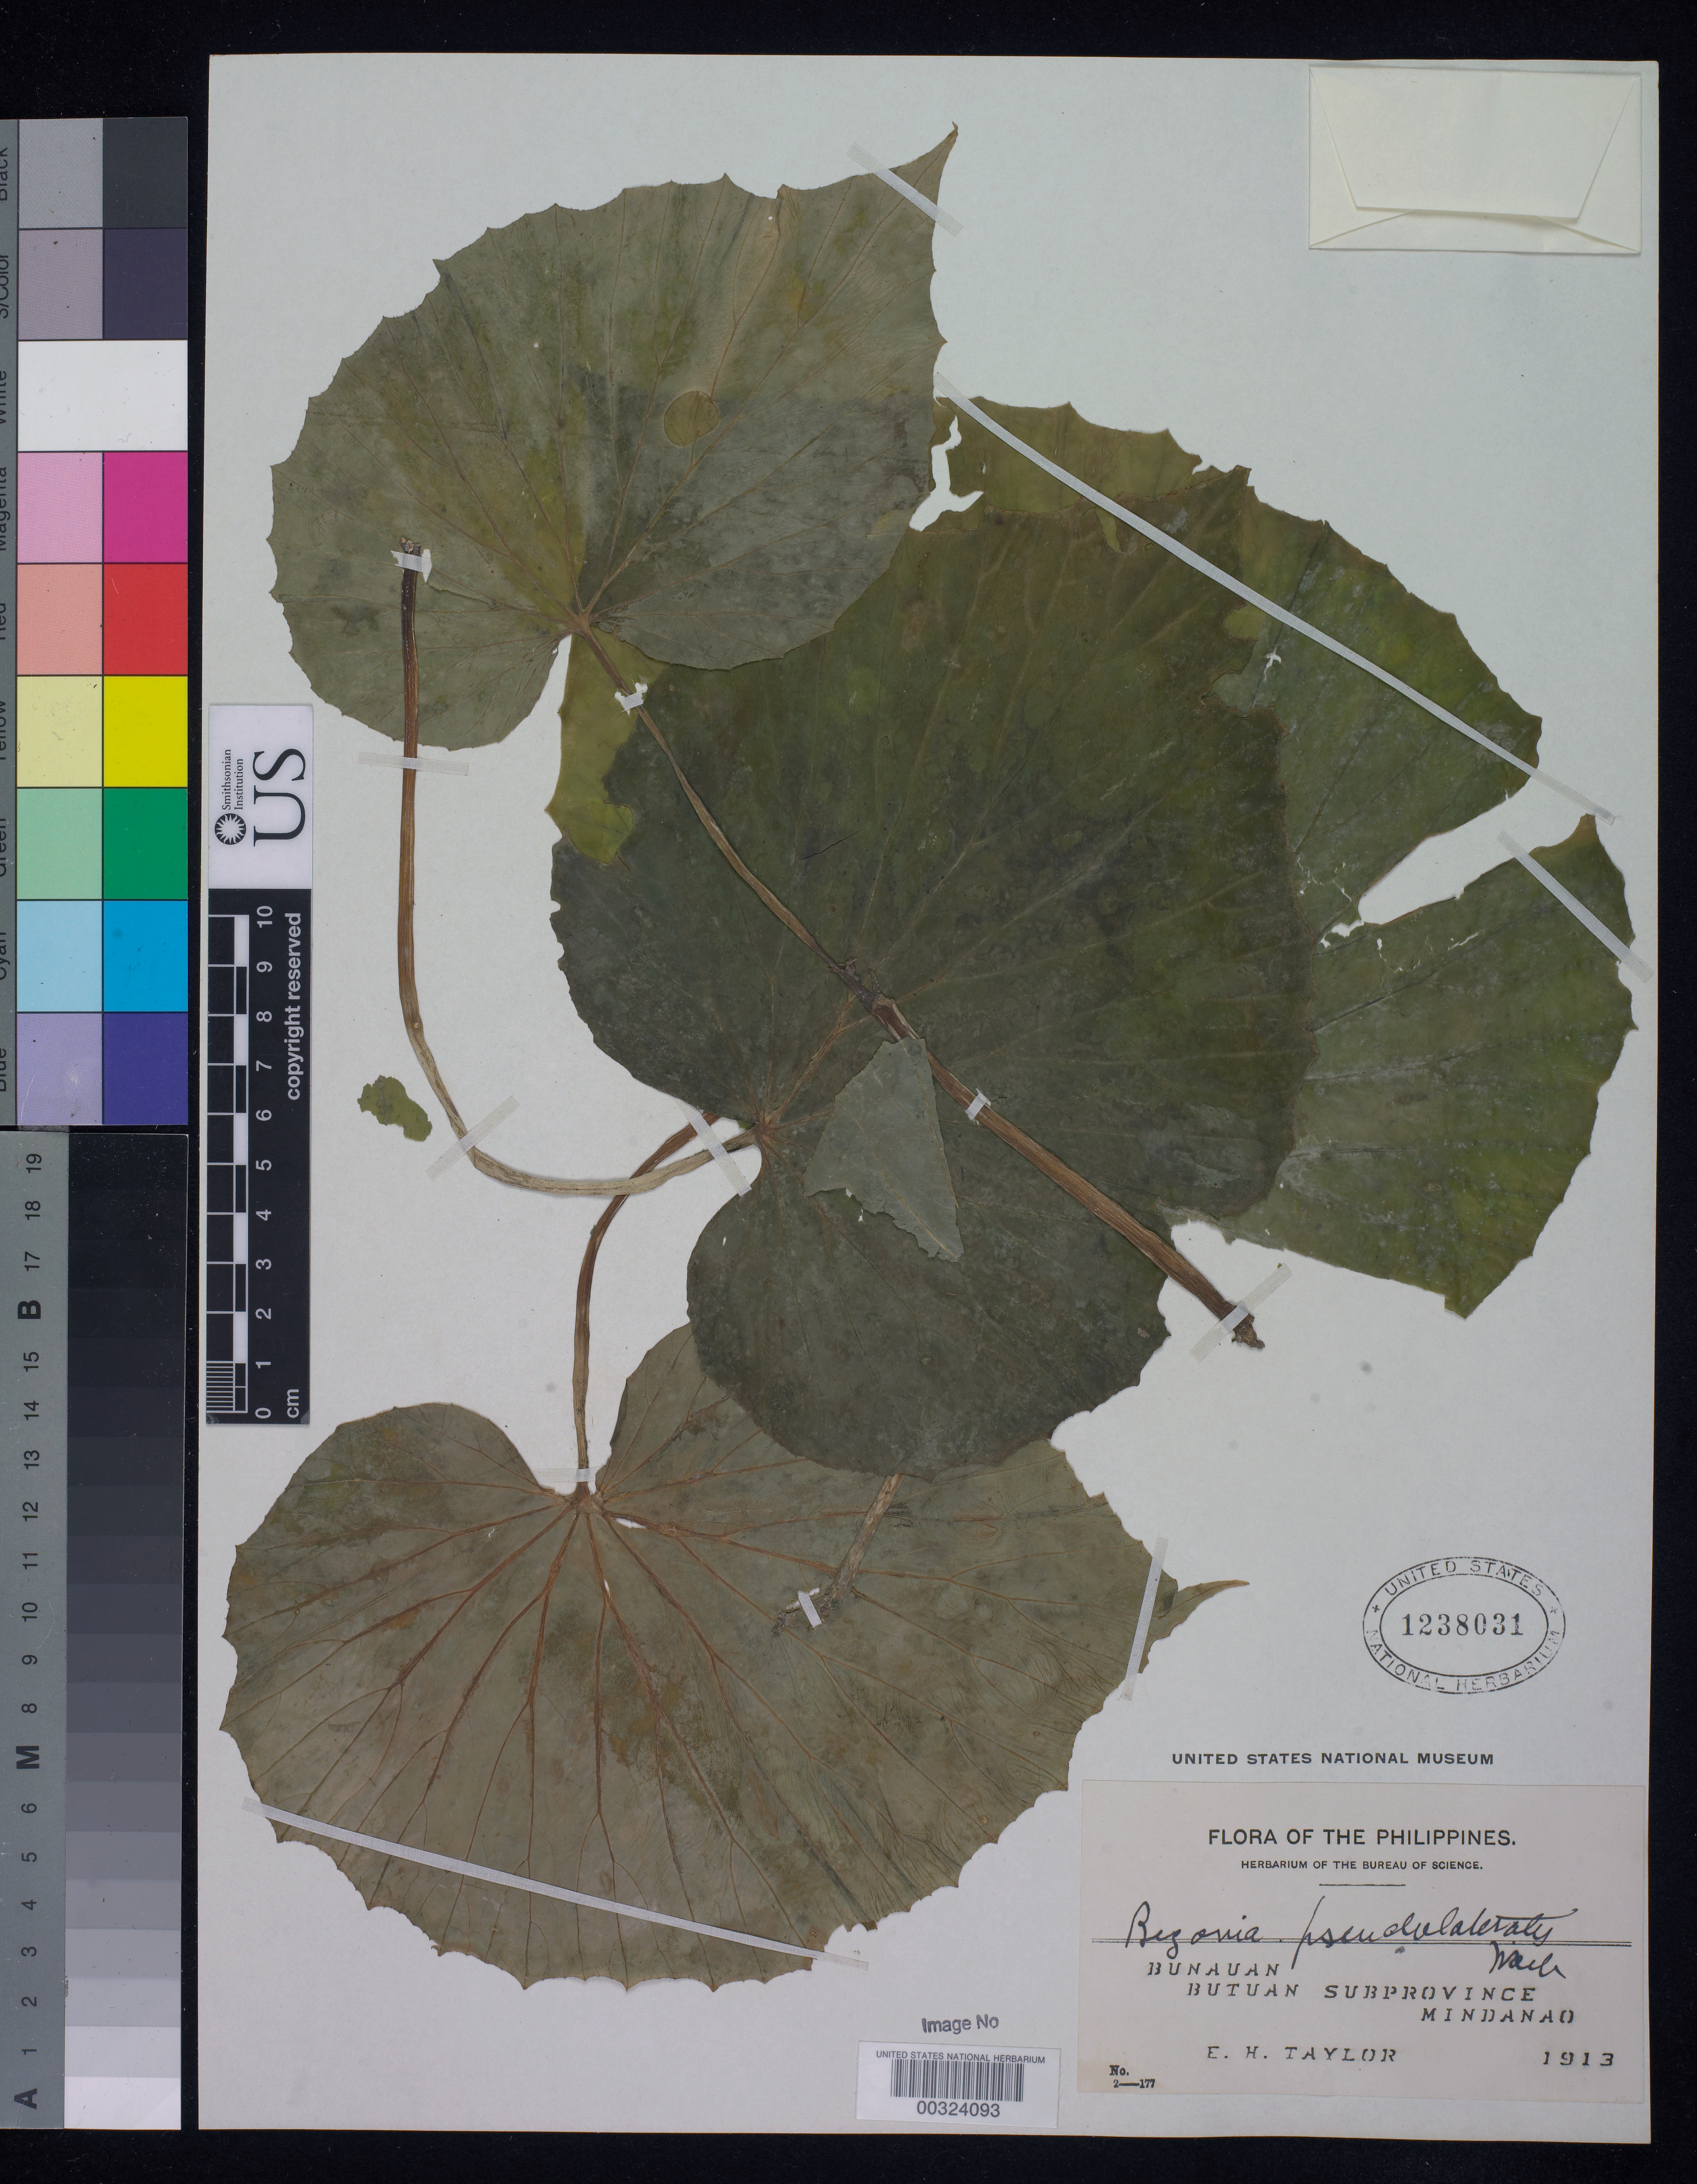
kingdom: Plantae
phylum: Tracheophyta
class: Magnoliopsida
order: Cucurbitales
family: Begoniaceae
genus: Begonia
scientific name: Begonia pseudolateralis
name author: Warb.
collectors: E. H. Taylor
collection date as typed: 1913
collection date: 1913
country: Philippines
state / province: Caraga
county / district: Agusan del Norte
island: Mindanao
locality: Butuan City (province), bunauan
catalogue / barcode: US 1238031